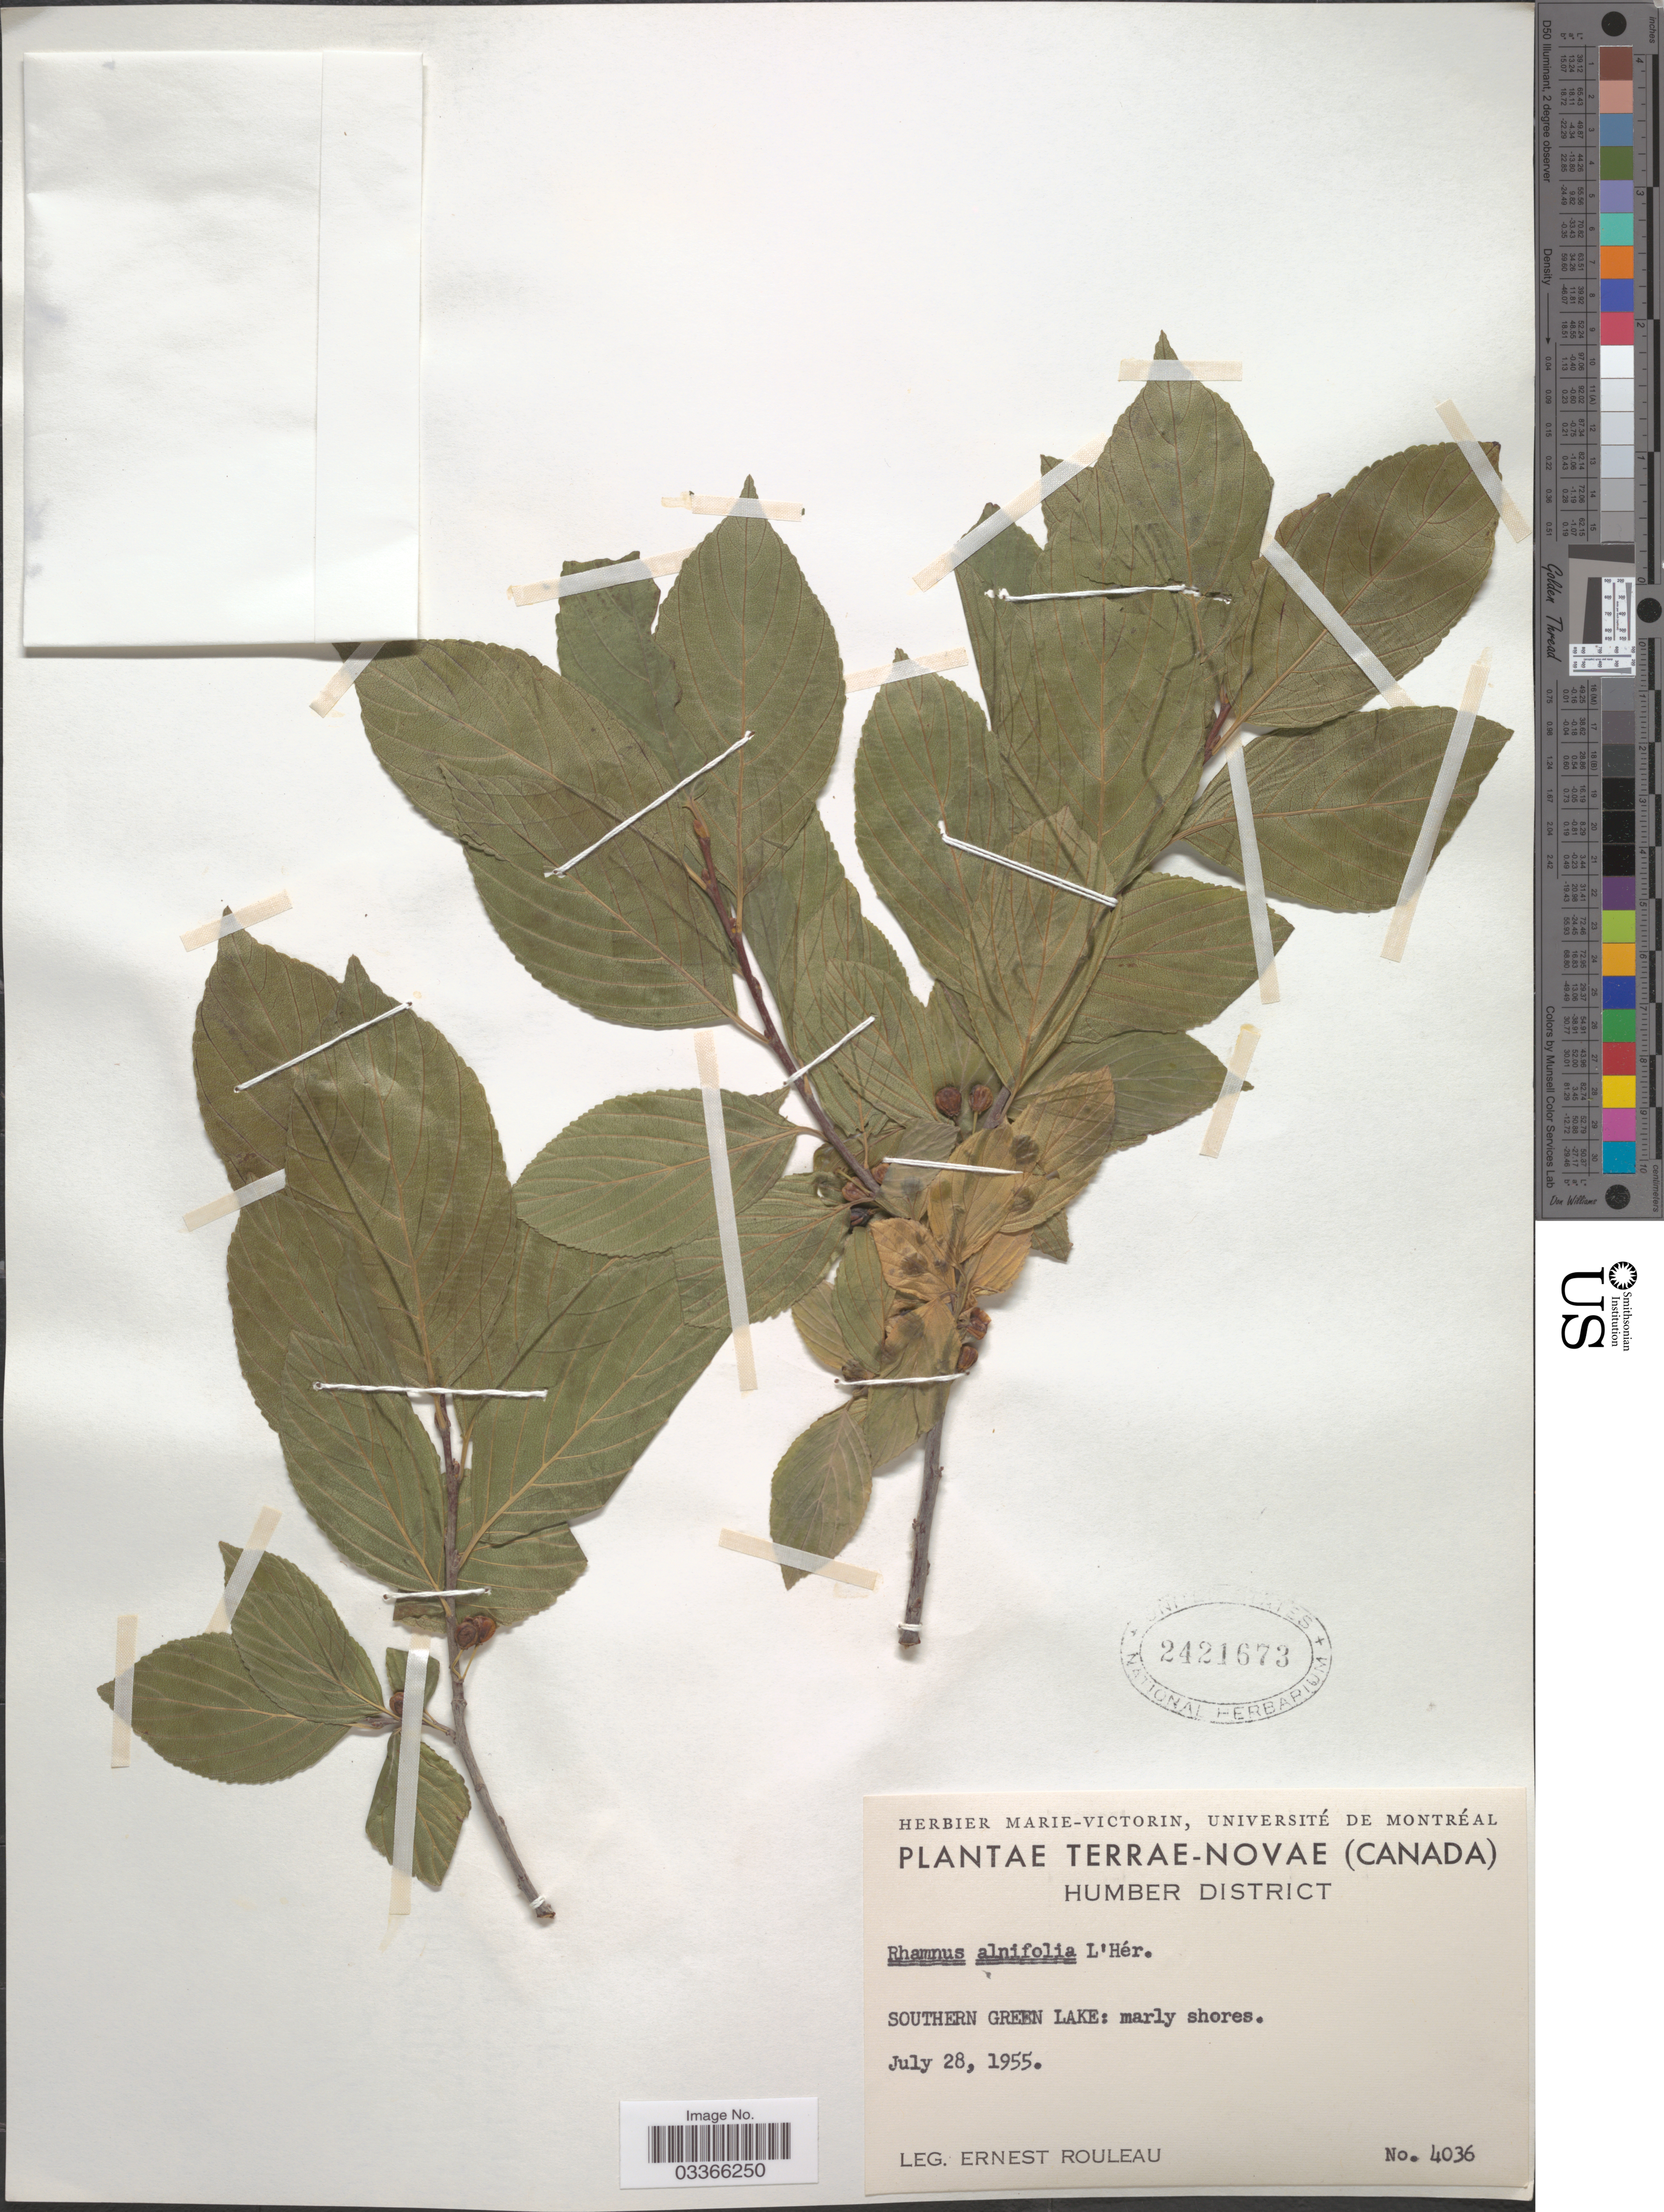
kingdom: Plantae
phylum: Tracheophyta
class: Magnoliopsida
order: Rosales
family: Rhamnaceae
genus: Rhamnus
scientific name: Rhamnus alnifolia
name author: L'Hér.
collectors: E. Rouleau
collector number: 4036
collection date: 1955-07-28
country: Canada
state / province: Newfoundland and Labrador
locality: Terrae-Novae, Humber District, Southern Green Lake: marly shores.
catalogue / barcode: US 2421673